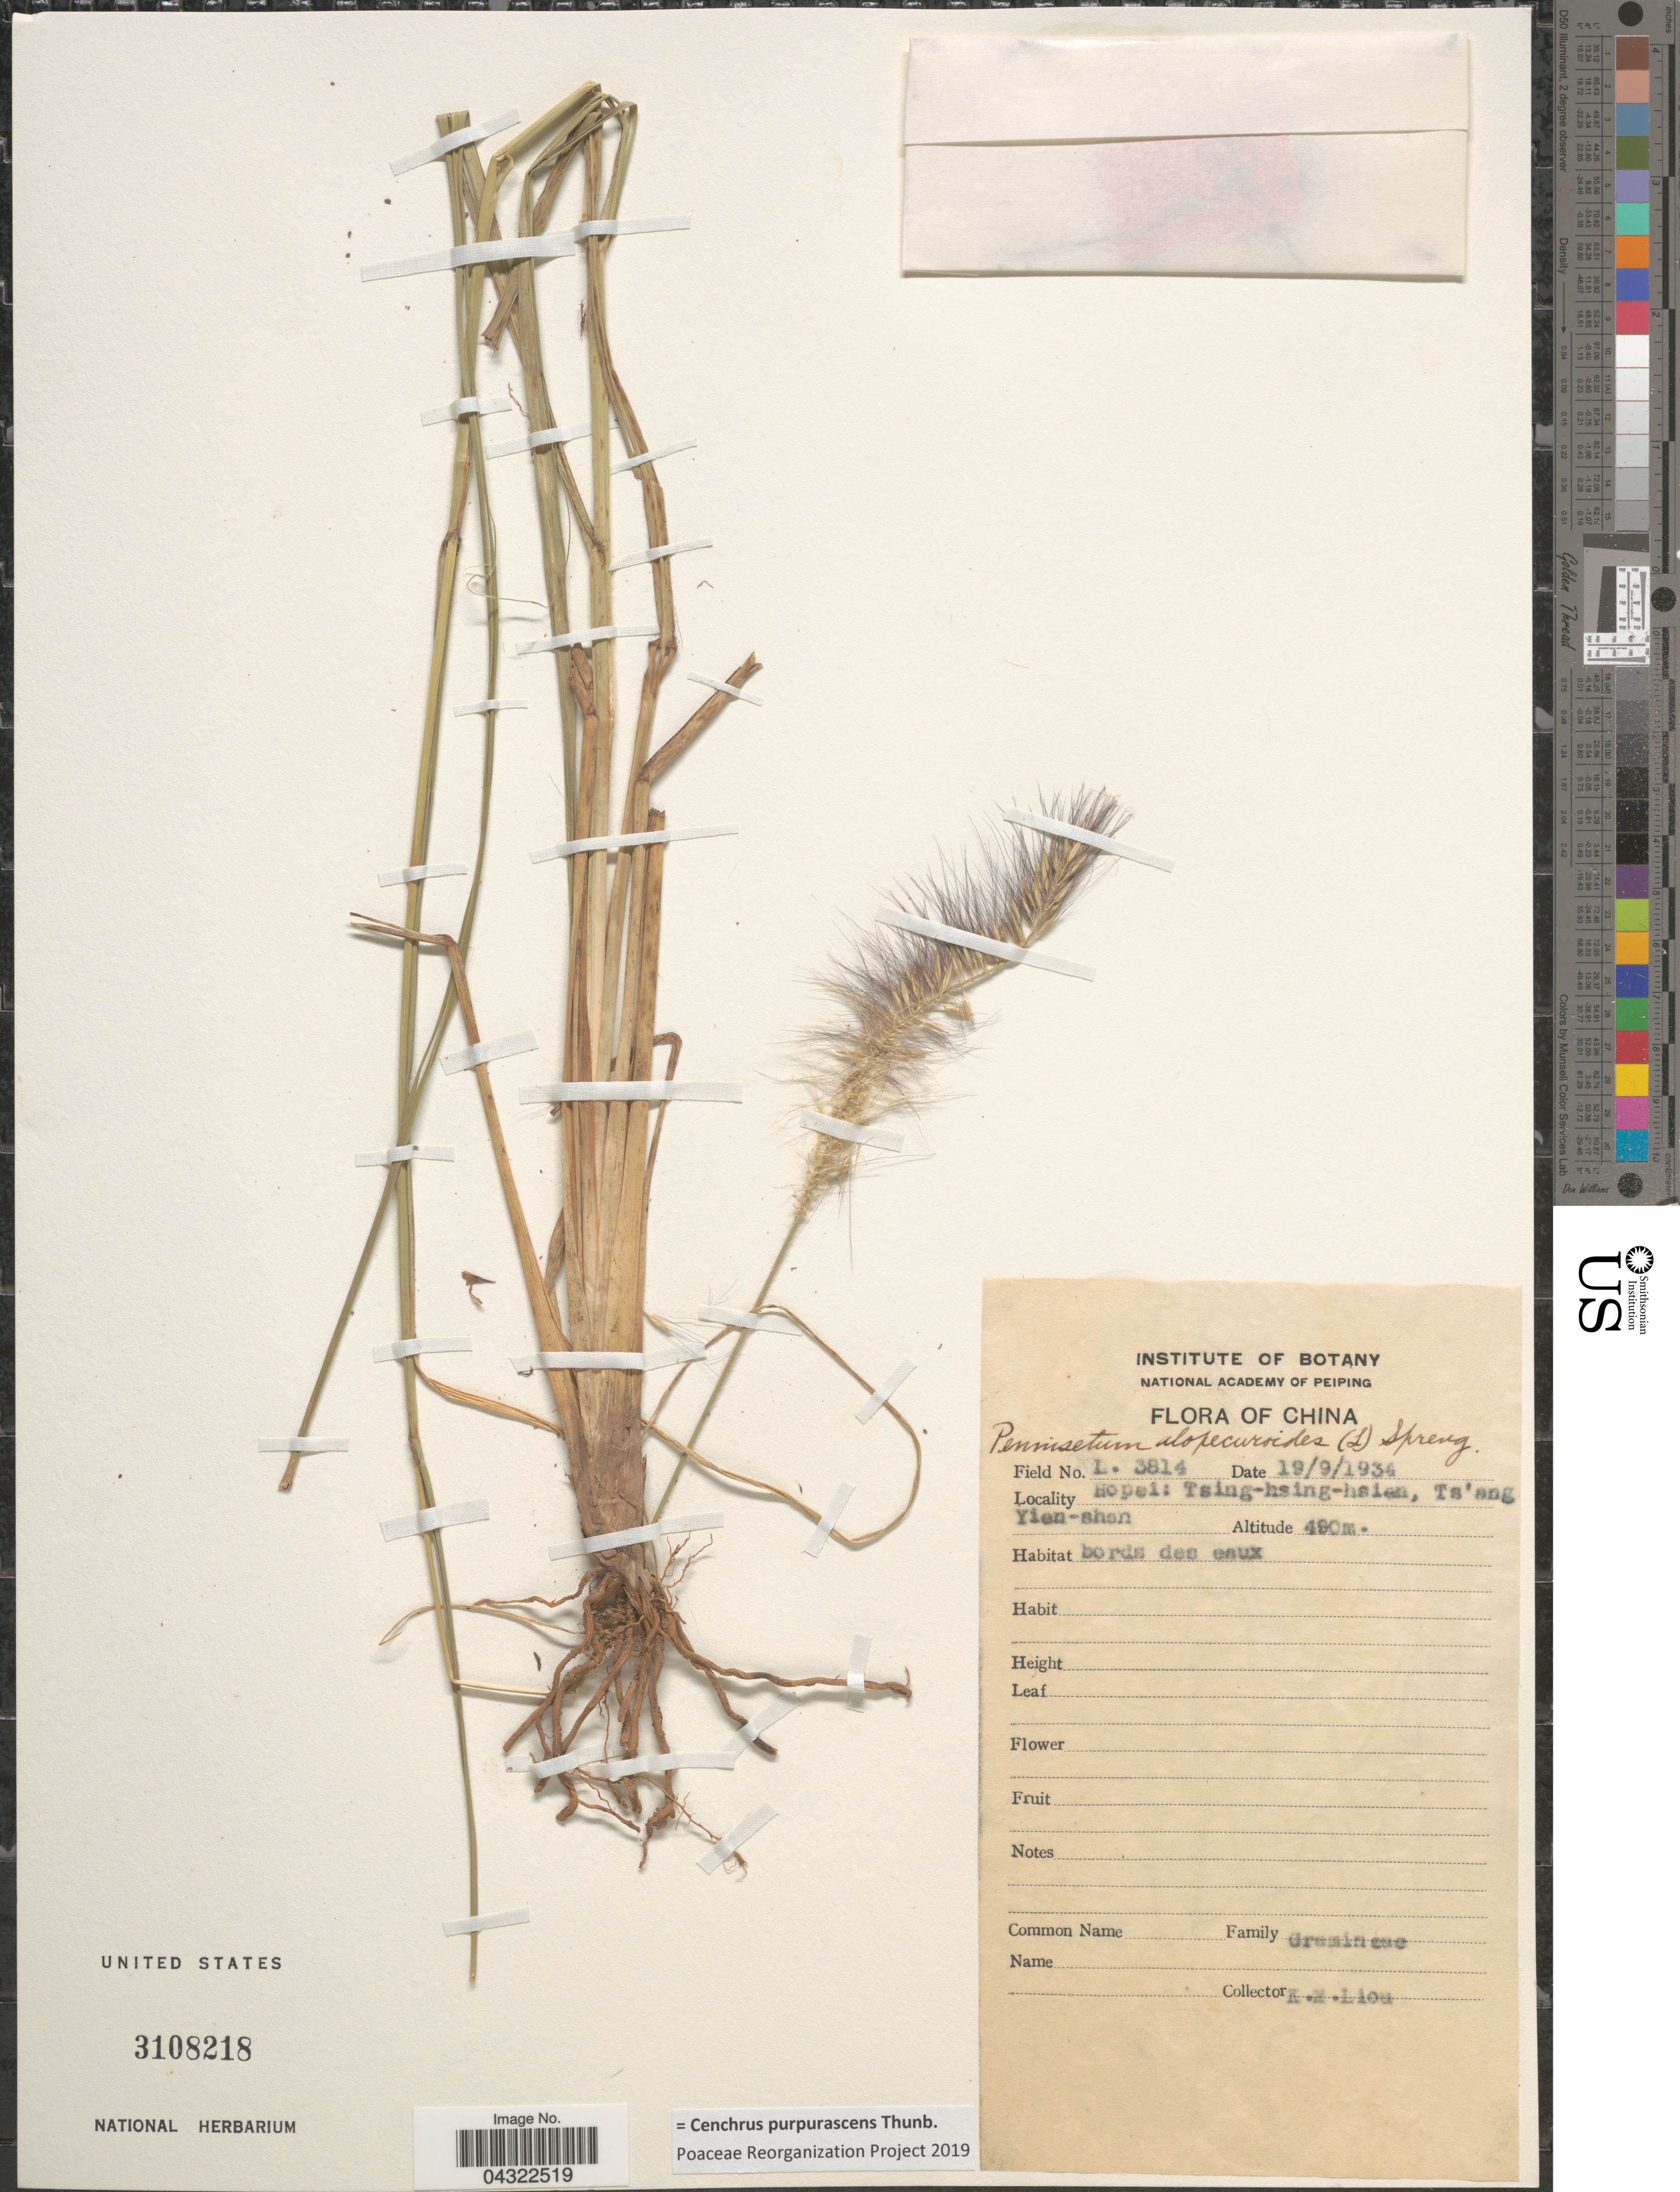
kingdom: Plantae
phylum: Tracheophyta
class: Liliopsida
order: Poales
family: Poaceae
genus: Cenchrus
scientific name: Cenchrus purpurascens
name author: Thunb.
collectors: K. M. Liou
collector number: L. 3814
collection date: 1934-09-19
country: China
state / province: Hebei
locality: Hopei: Tsing-hsing-hsien, Ts'ang Yien-shan.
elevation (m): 490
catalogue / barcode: US 3108218